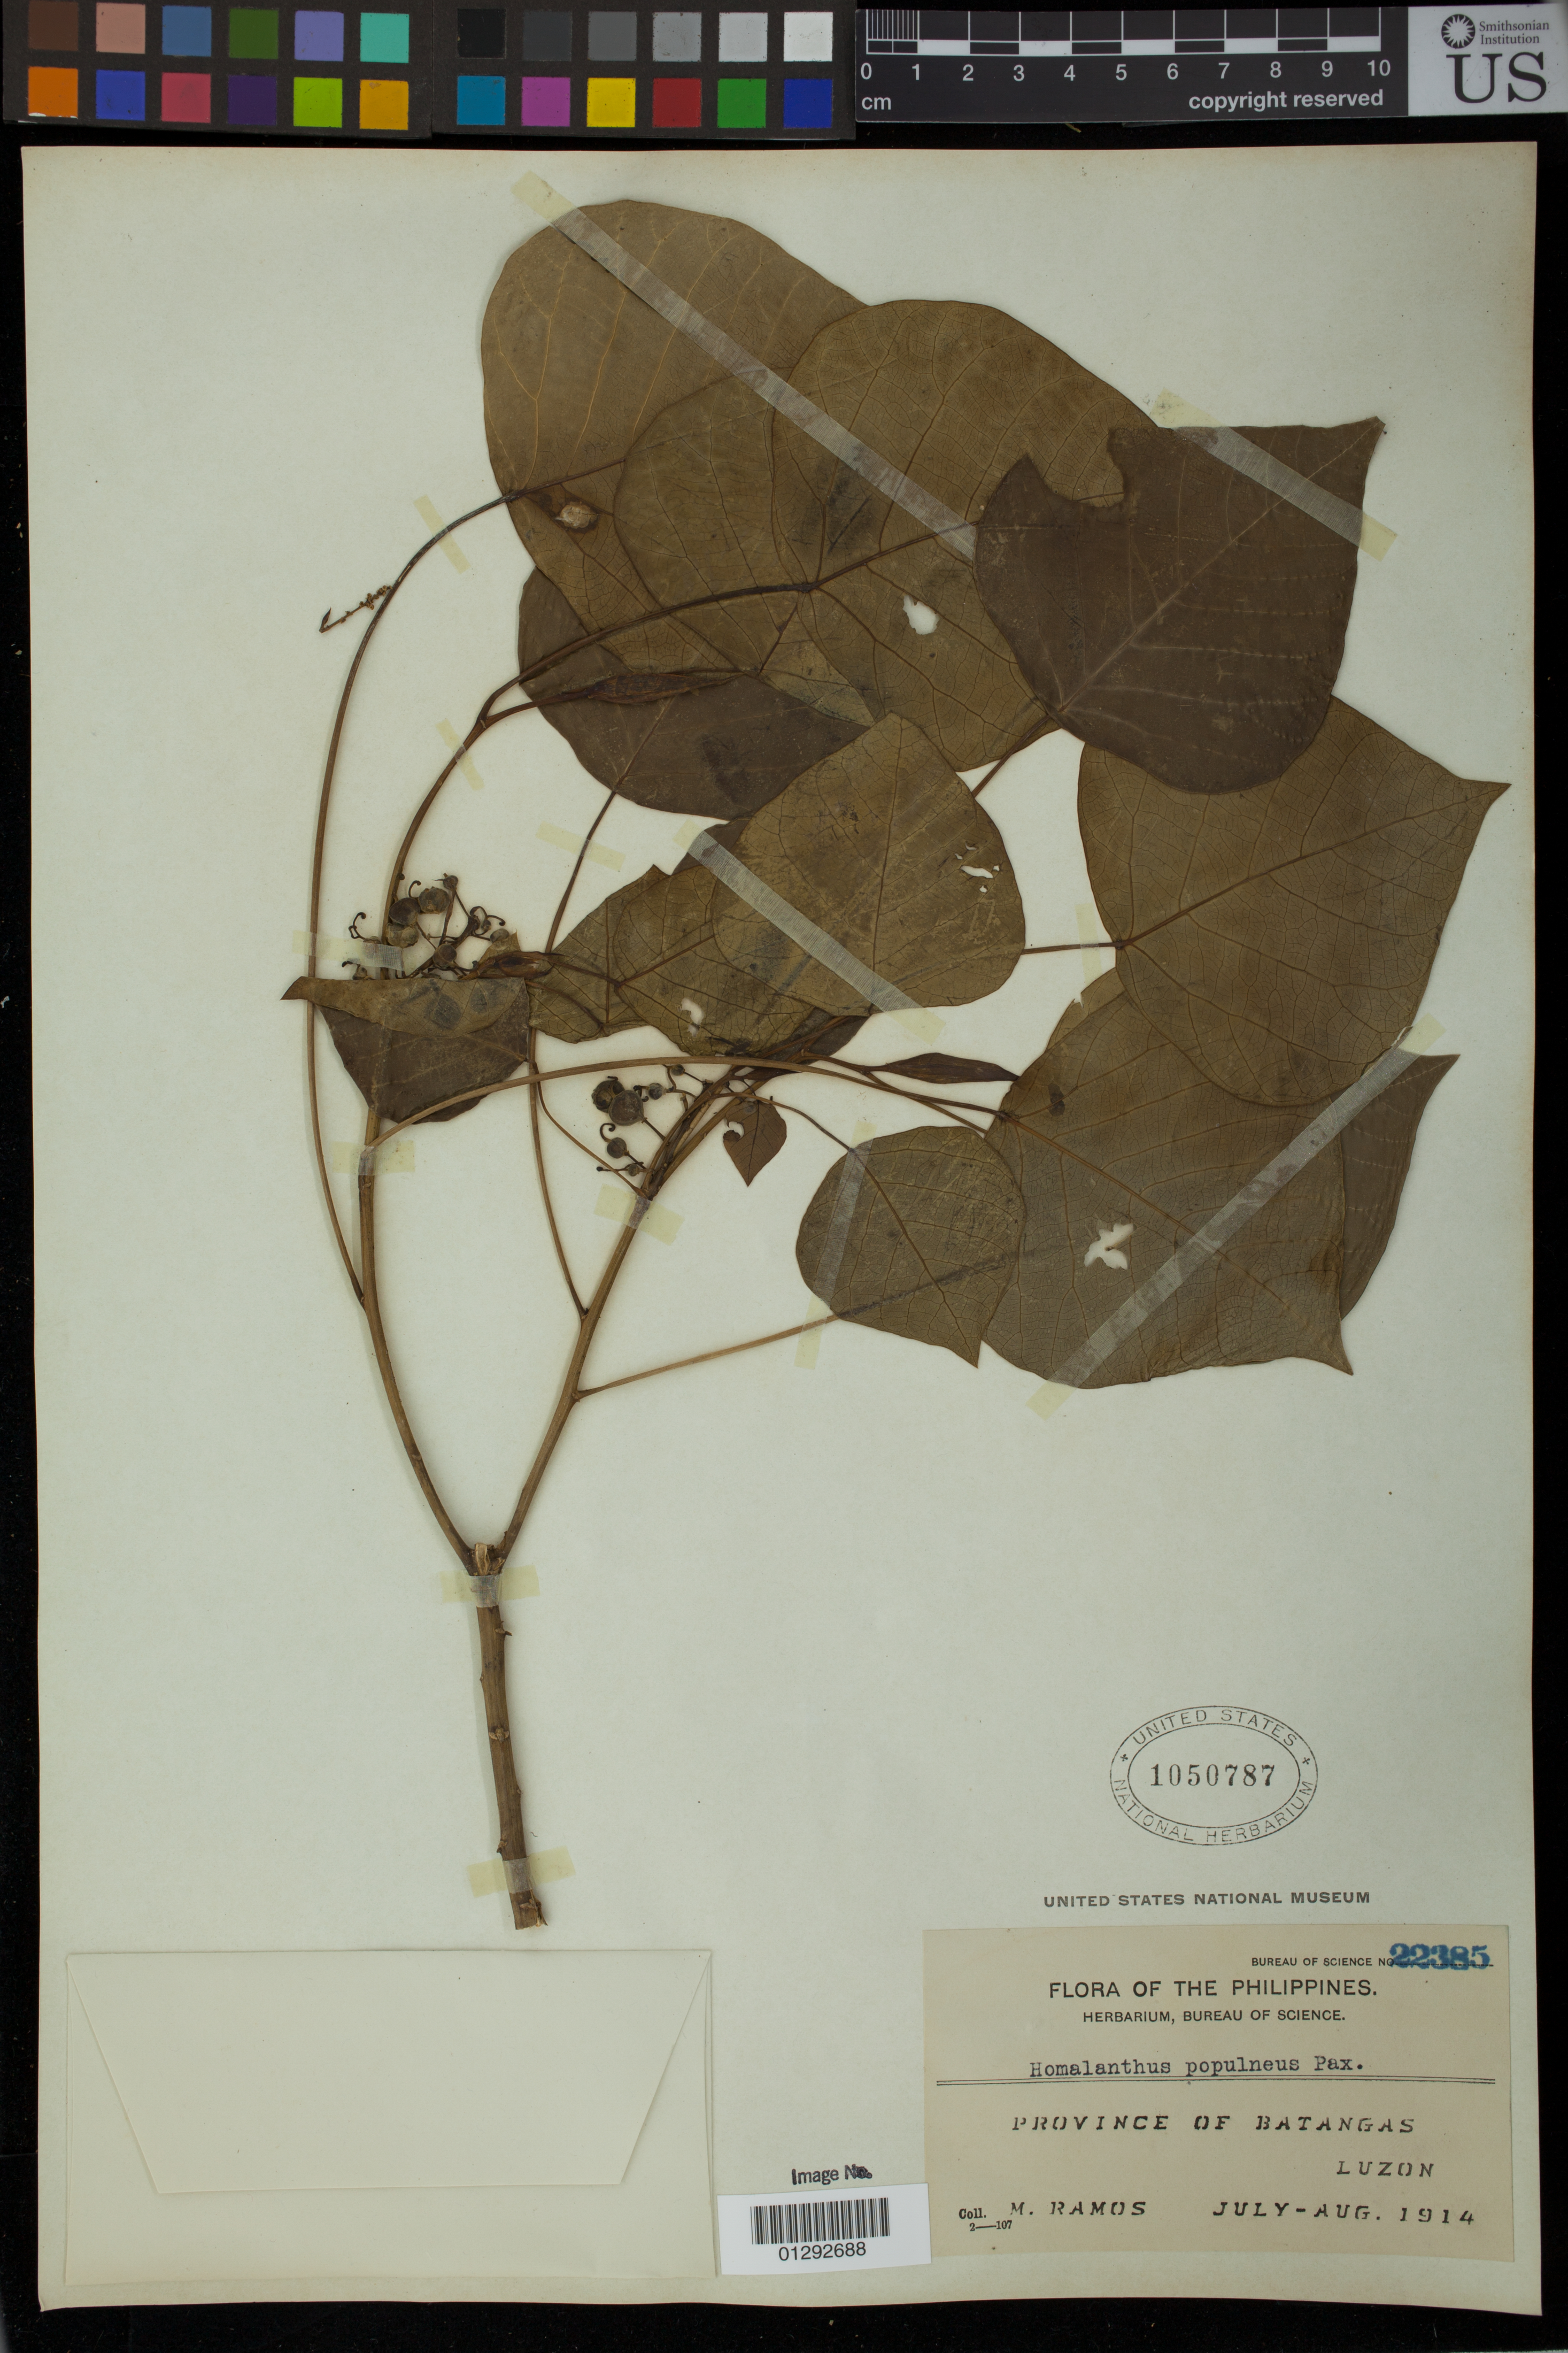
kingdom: Plantae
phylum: Tracheophyta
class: Magnoliopsida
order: Malpighiales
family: Euphorbiaceae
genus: Homalanthus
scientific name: Homalanthus populneus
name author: (Geiseler) Kuntze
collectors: M. Ramos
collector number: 22385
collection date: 1914-07/1914-08-01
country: Philippines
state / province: Calabarzon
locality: Province of Batangas, Luzon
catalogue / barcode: US 1050787